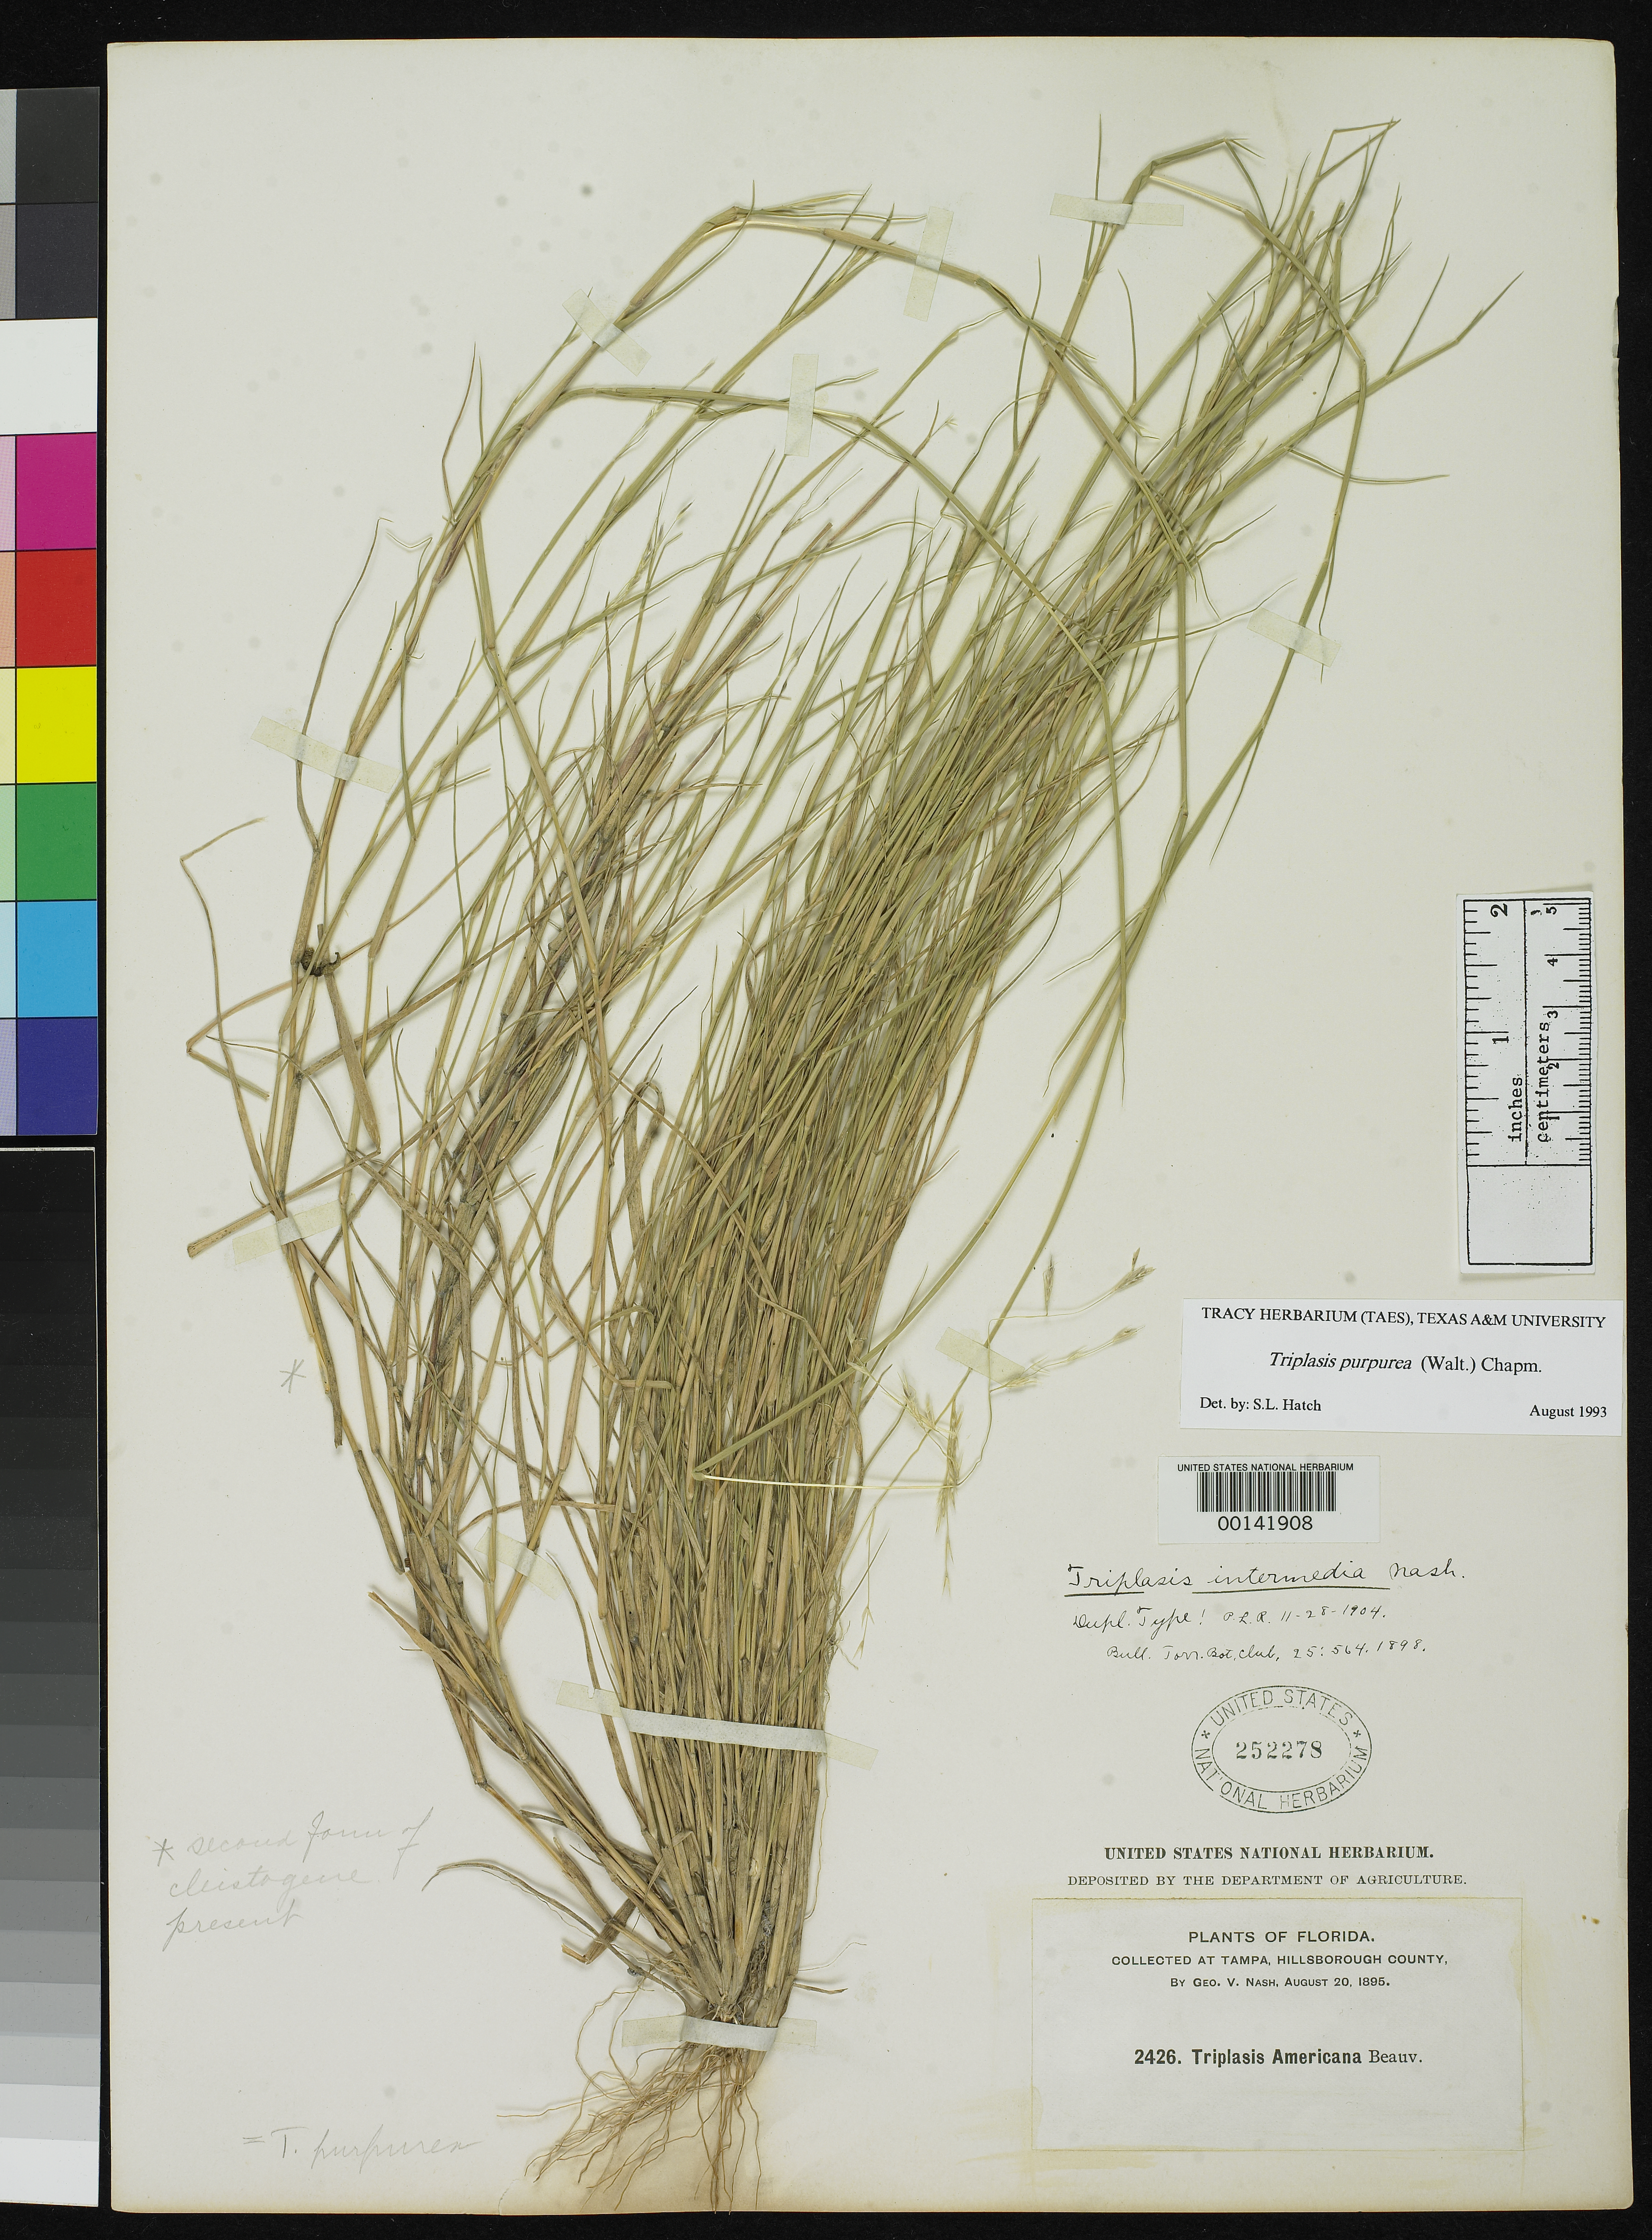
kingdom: Plantae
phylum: Tracheophyta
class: Liliopsida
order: Poales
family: Poaceae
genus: Triplasis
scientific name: Triplasis intermedia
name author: Nash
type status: Isotype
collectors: G. V. Nash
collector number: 2426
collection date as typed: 20 Aug 1895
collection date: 1895-08-20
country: United States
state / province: Florida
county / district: Hillsborough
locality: Tampa.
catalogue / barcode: US 252278